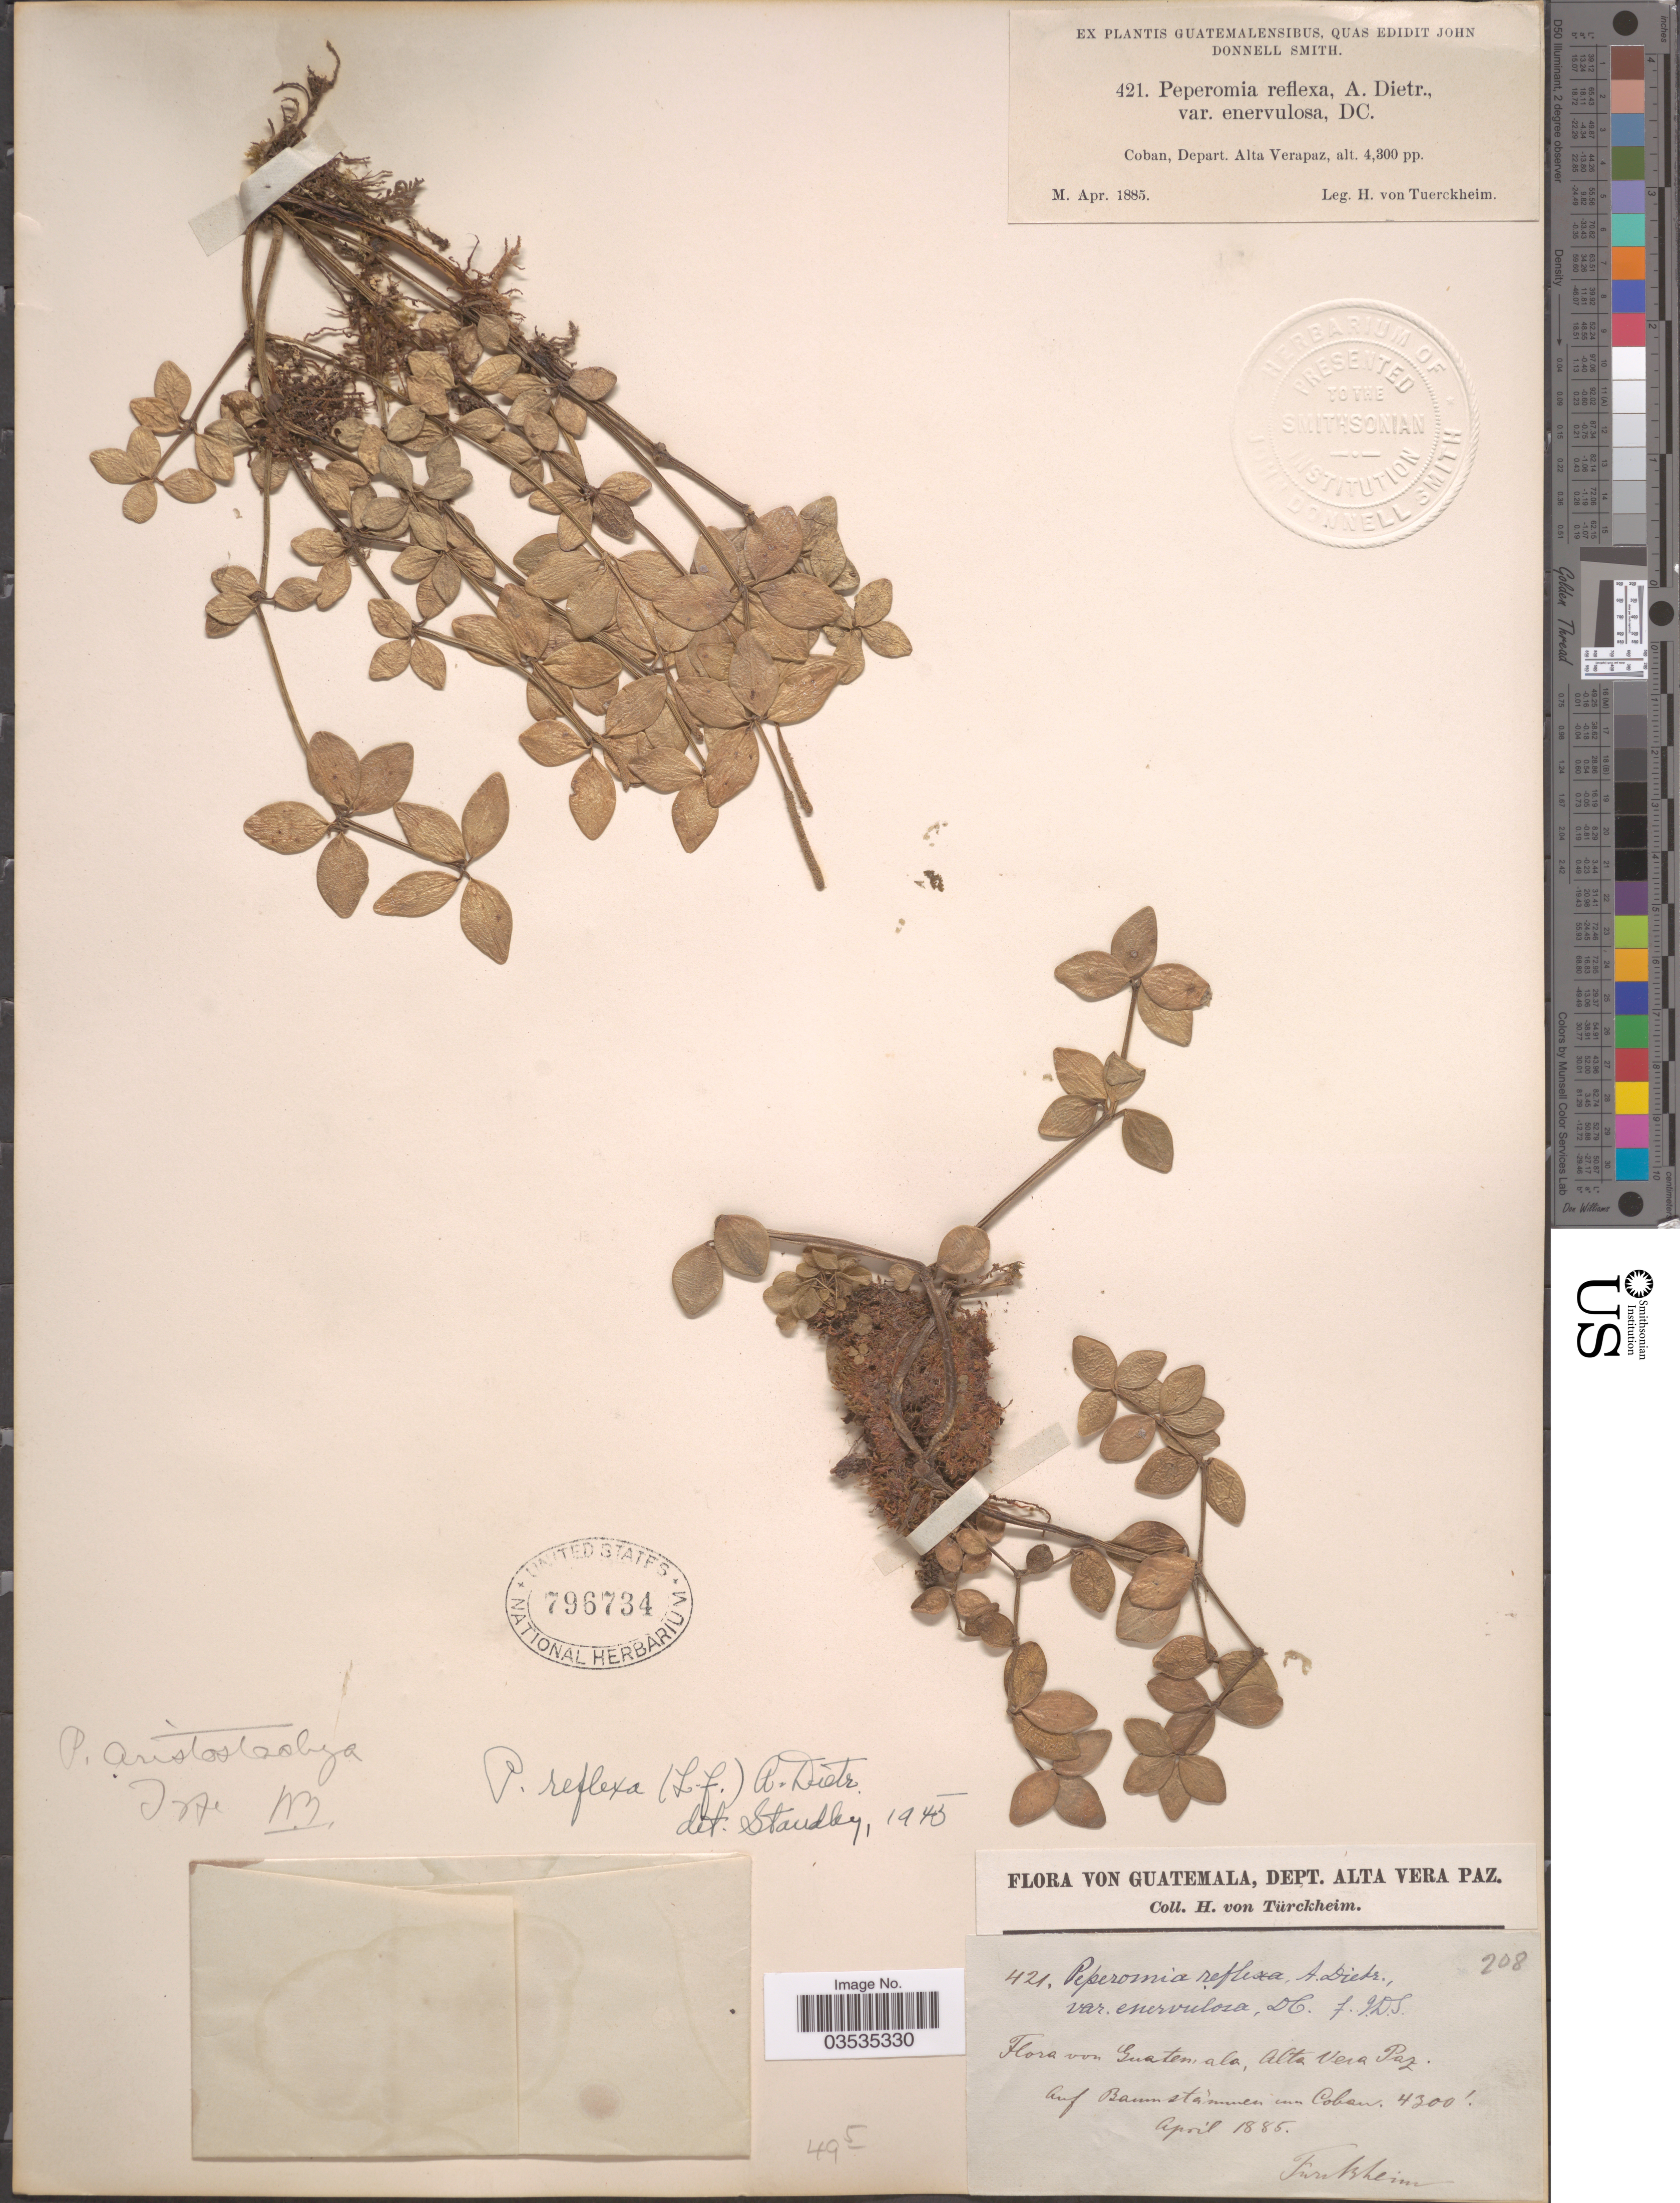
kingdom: Plantae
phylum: Tracheophyta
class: Magnoliopsida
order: Piperales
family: Piperaceae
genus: Peperomia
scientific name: Peperomia tetraphylla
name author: (G. Forst.) Hook. & Arn.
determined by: Jiménez, José Estaban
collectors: H. von Türckheim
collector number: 421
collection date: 1885-04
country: Guatemala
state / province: Alta Verapaz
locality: Coban, Depart. Alta Verapaz.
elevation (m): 1311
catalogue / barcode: US 796734